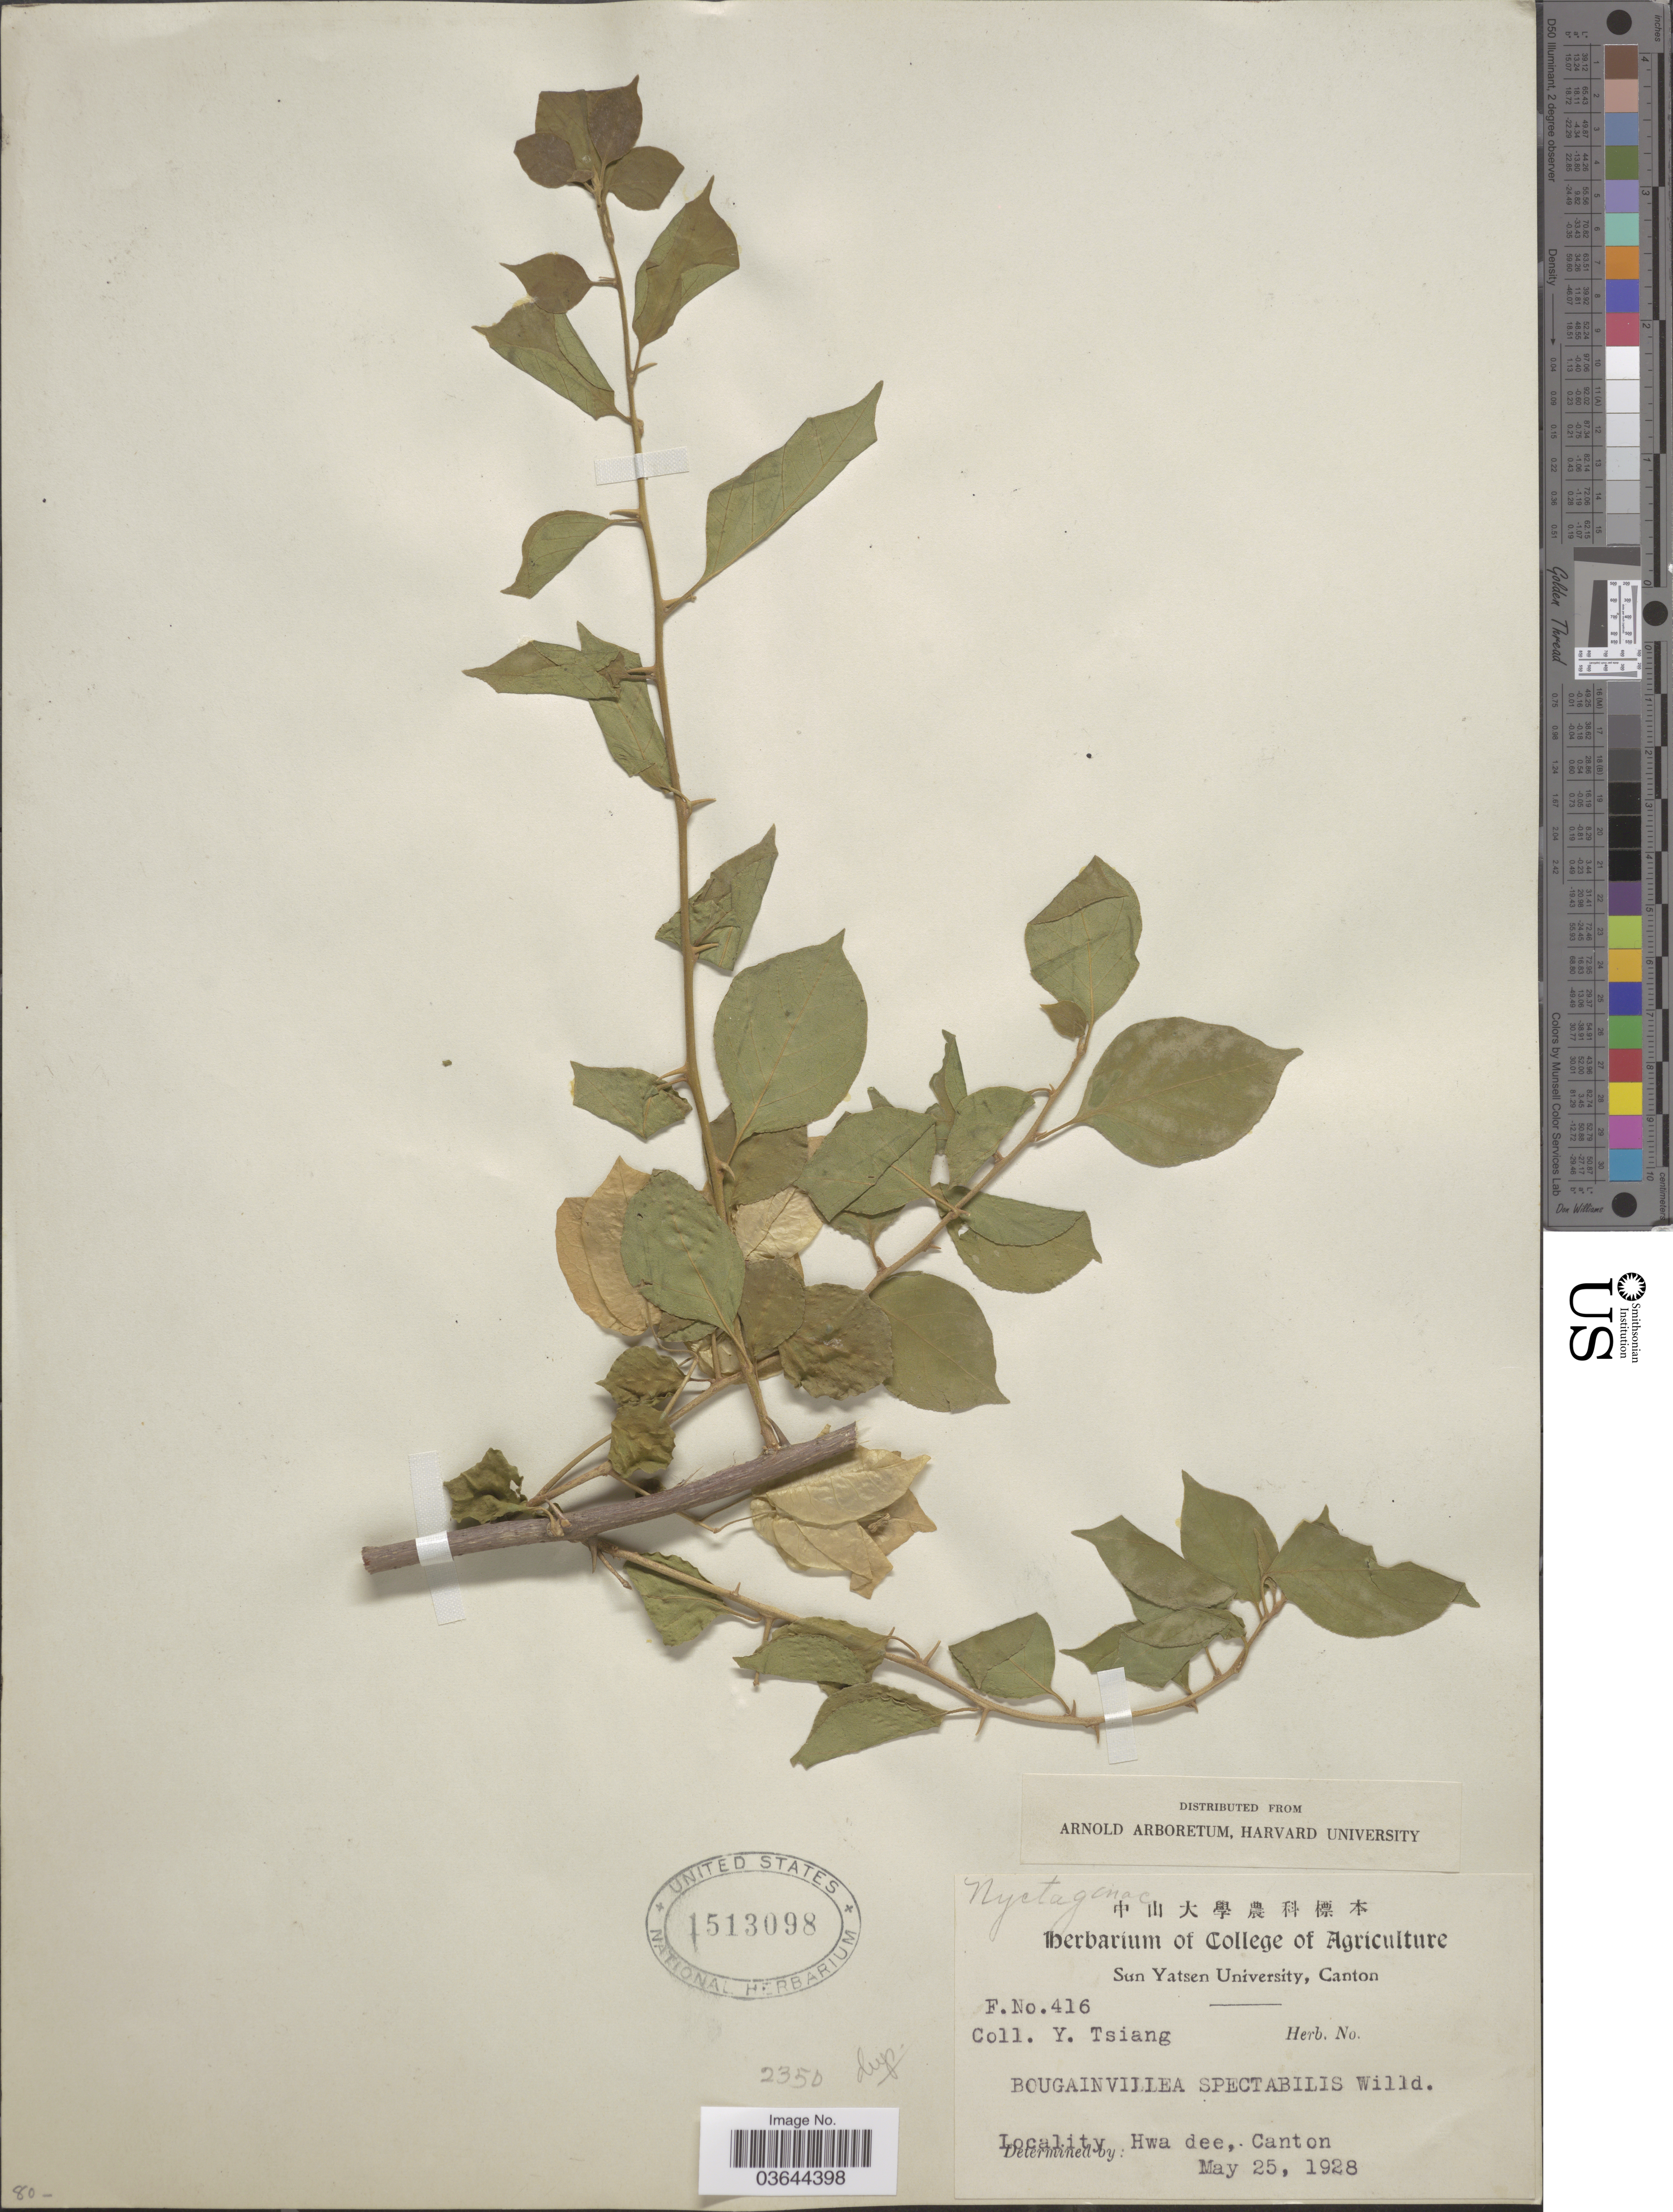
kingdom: Plantae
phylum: Tracheophyta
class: Magnoliopsida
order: Caryophyllales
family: Nyctaginaceae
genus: Bougainvillea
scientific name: Bougainvillea spectabilis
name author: Willd.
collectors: Y. Tsiang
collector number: F.416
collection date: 1928-05-25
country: China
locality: Hwa dee, Canton.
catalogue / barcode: US 1513098